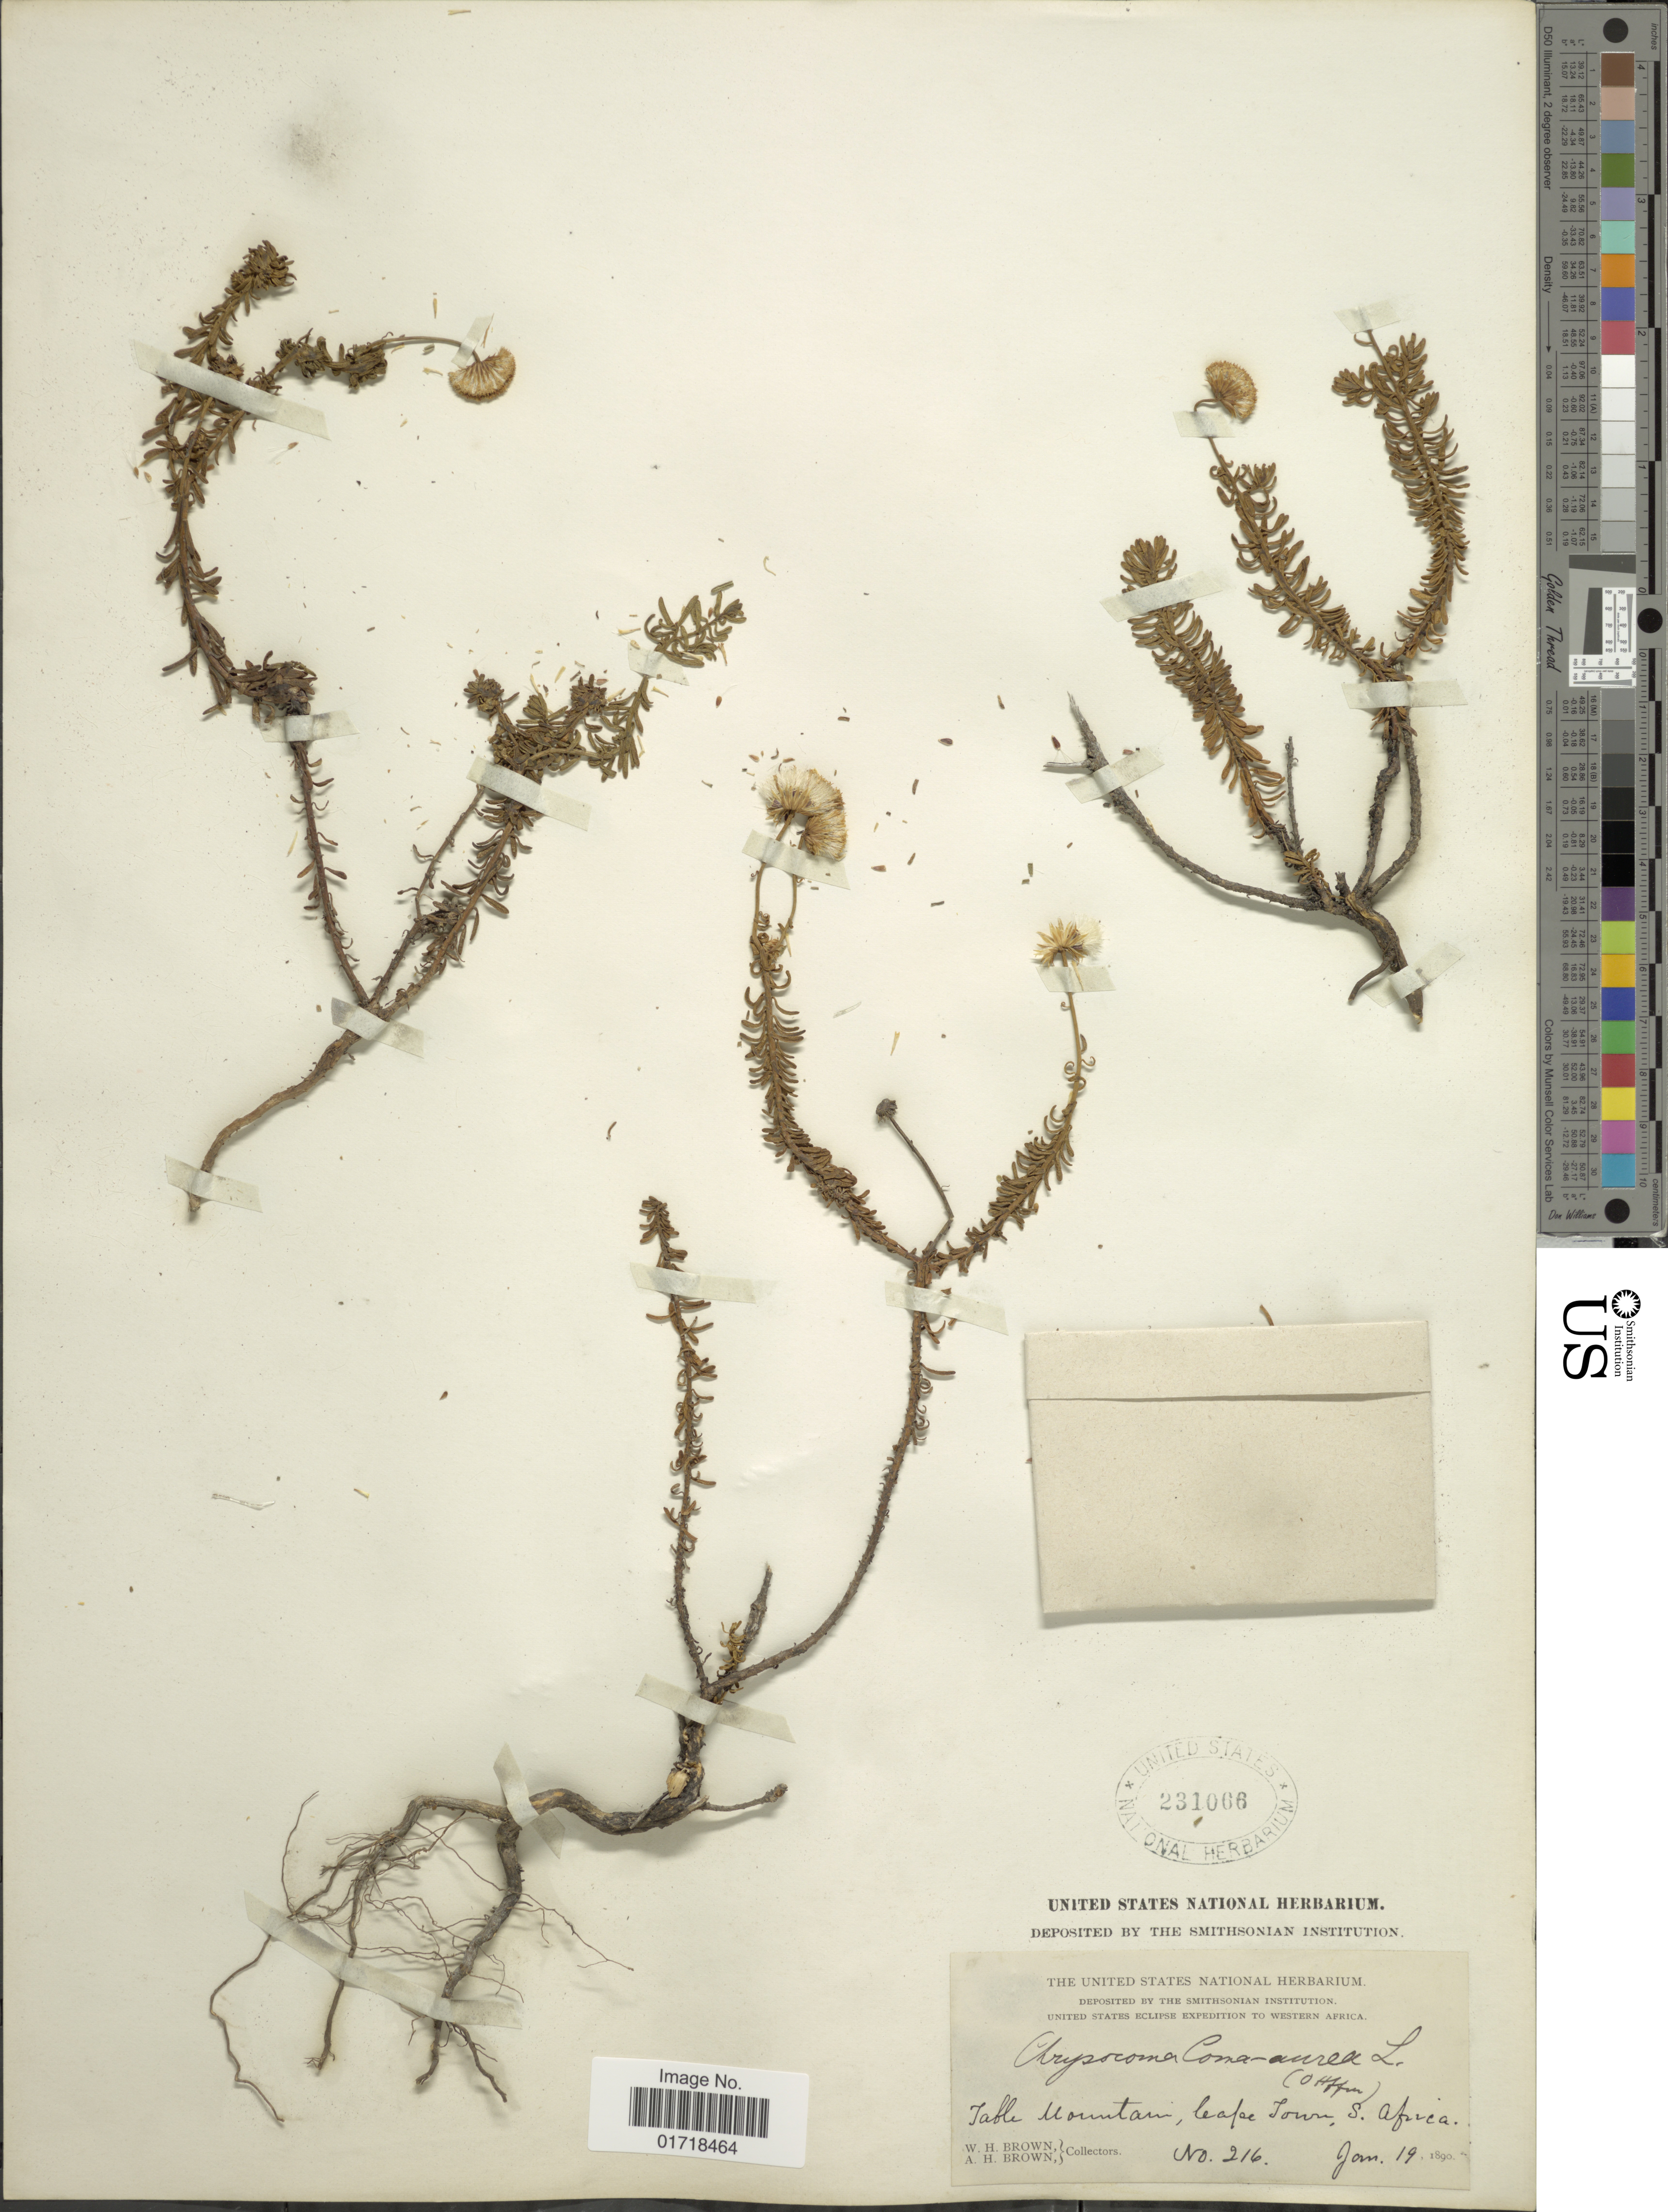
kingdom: Plantae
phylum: Tracheophyta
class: Magnoliopsida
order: Asterales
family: Asteraceae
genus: Chrysocoma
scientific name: Chrysocoma coma-aurea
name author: L.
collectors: W. H. Brown & A. H. Brown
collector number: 216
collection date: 1890-01-19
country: South Africa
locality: Western Africa, Table Mountain, Cape town.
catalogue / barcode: US 231066